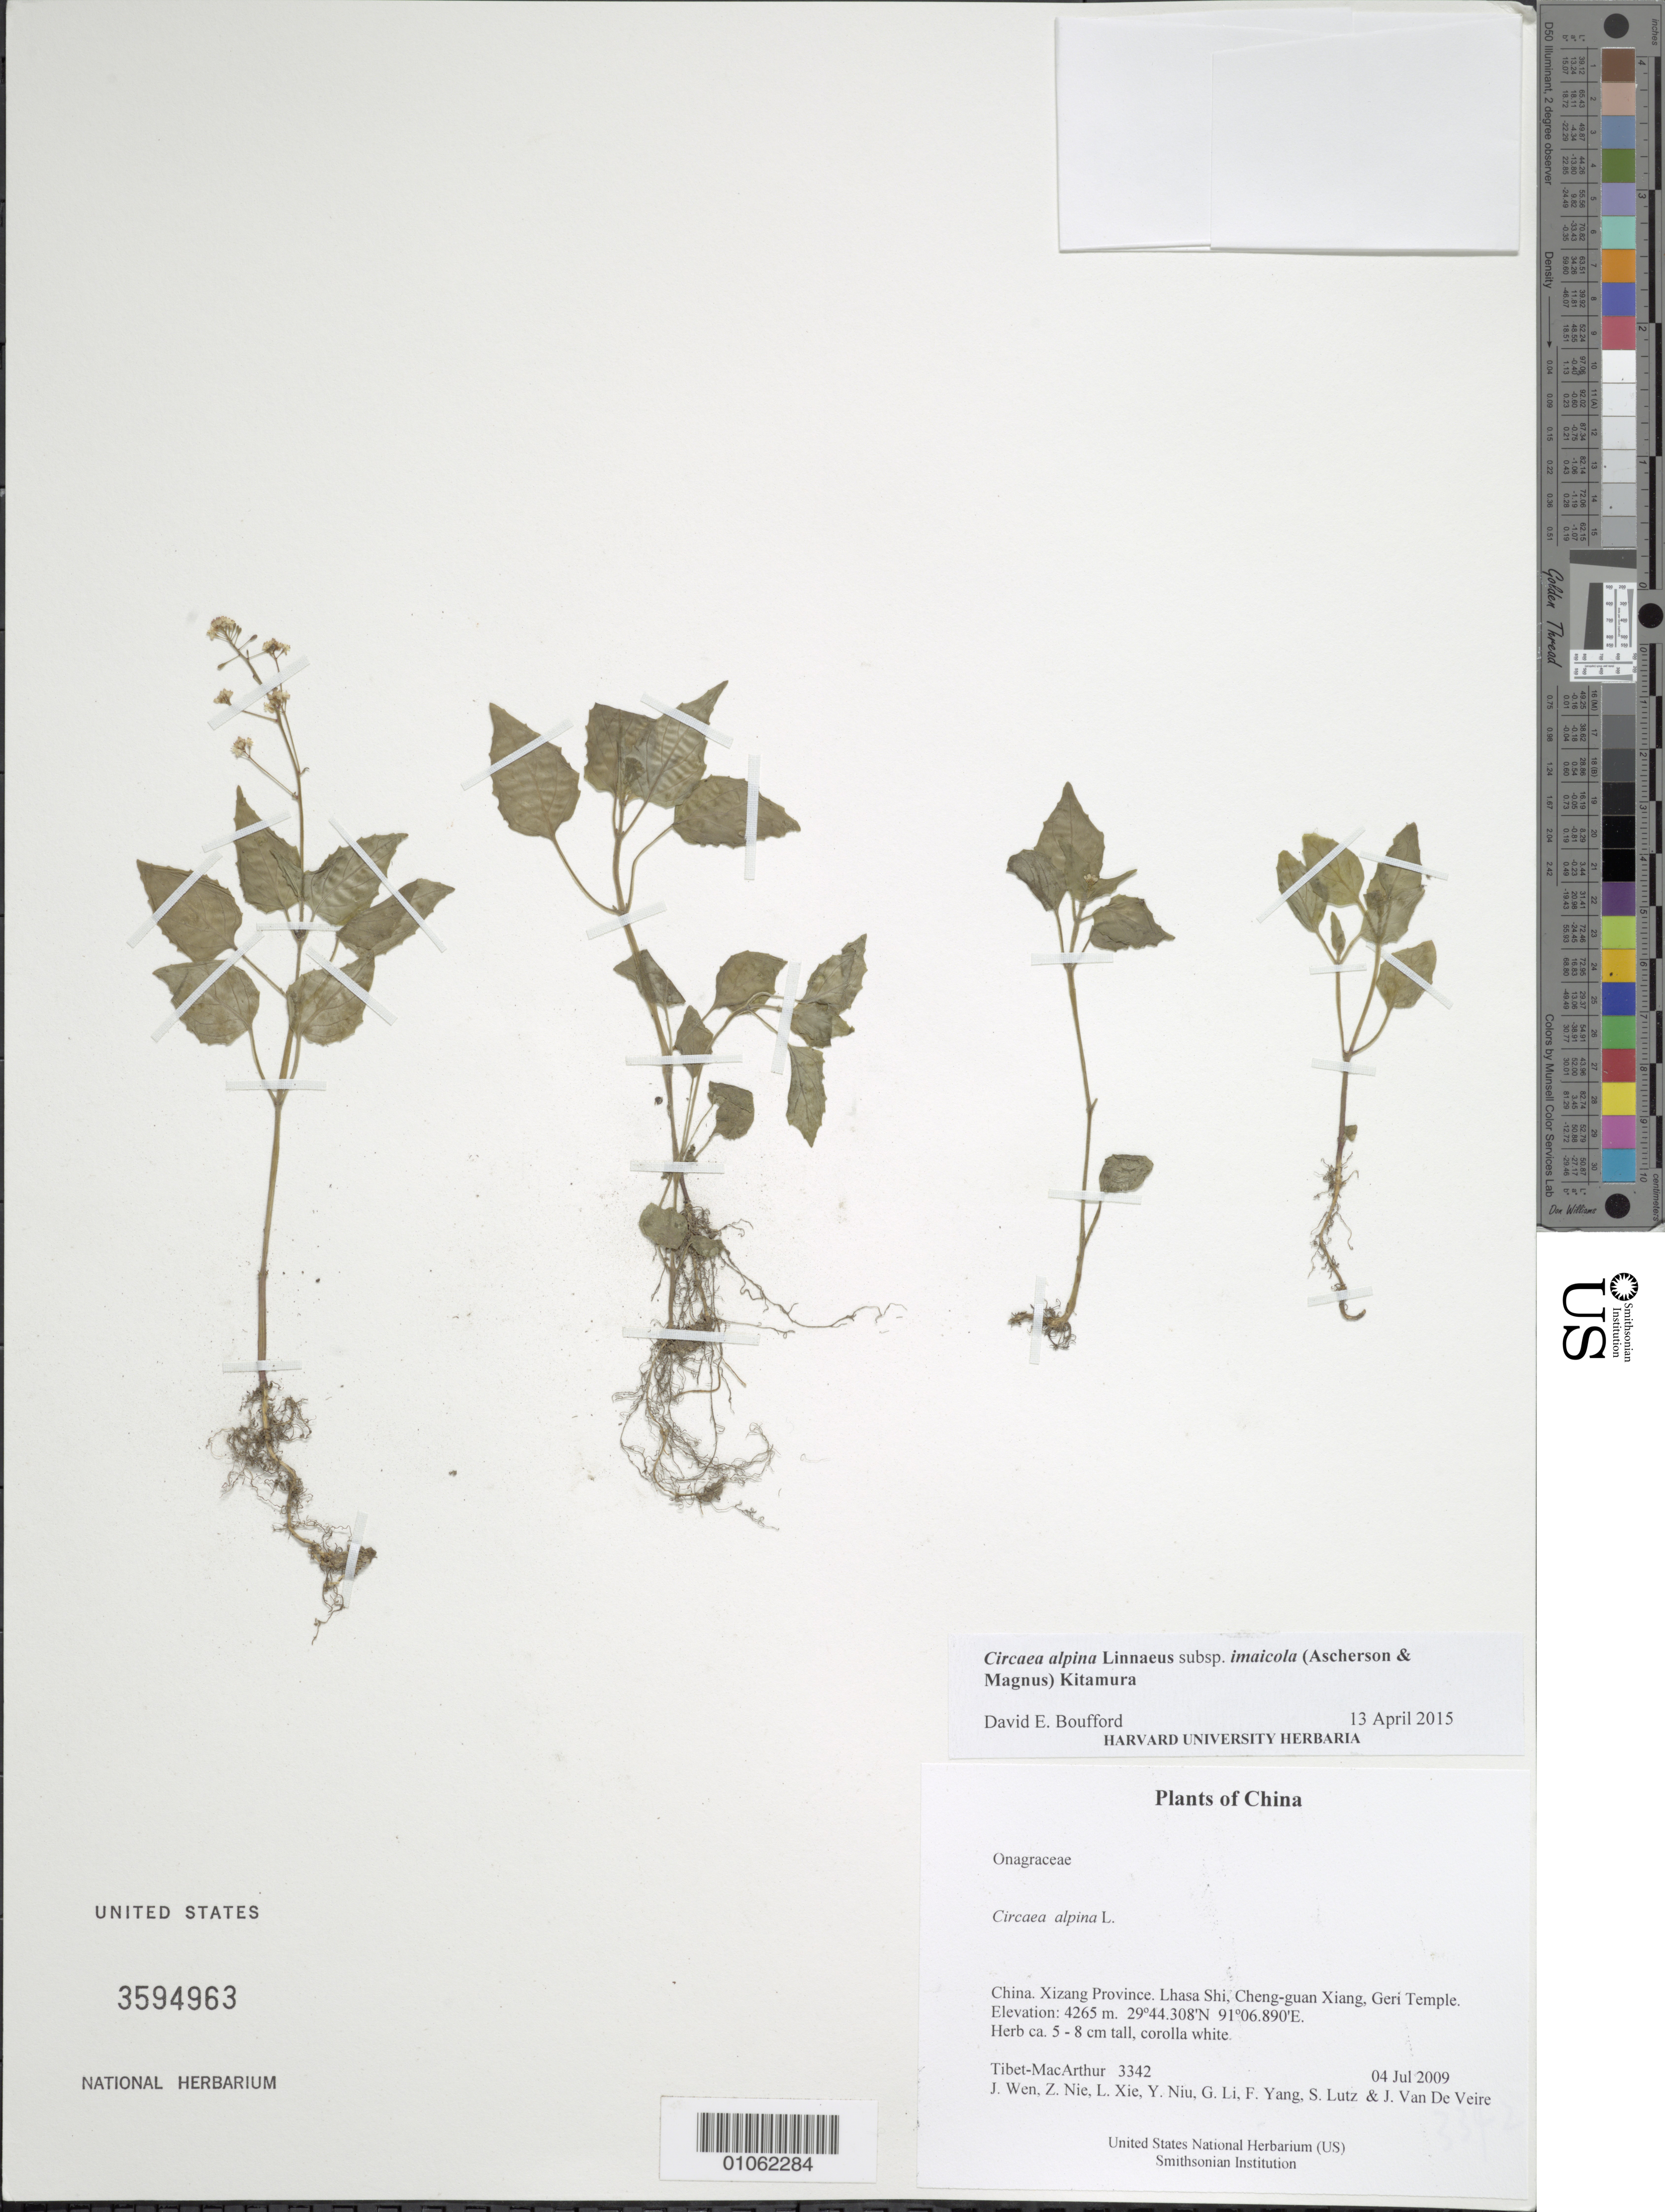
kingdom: Plantae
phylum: Tracheophyta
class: Magnoliopsida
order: Myrtales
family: Onagraceae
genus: Circaea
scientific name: Circaea alpina subsp. imaicola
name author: (Asch. & Magnus) Kitam.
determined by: Boufford, D. E.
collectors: Tibet-MacArthur, J. Wen, Z. Nie, L. Xie, Y. Niu, G. Li, F. Yang, S. Lutz & J. Van De Veire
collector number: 3342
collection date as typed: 04 Jul 2009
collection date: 2009-07-04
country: China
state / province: Xizang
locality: Lhasa Shi, Cheng-guan Xiang, Geri Temple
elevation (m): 4265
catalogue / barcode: US 3594963